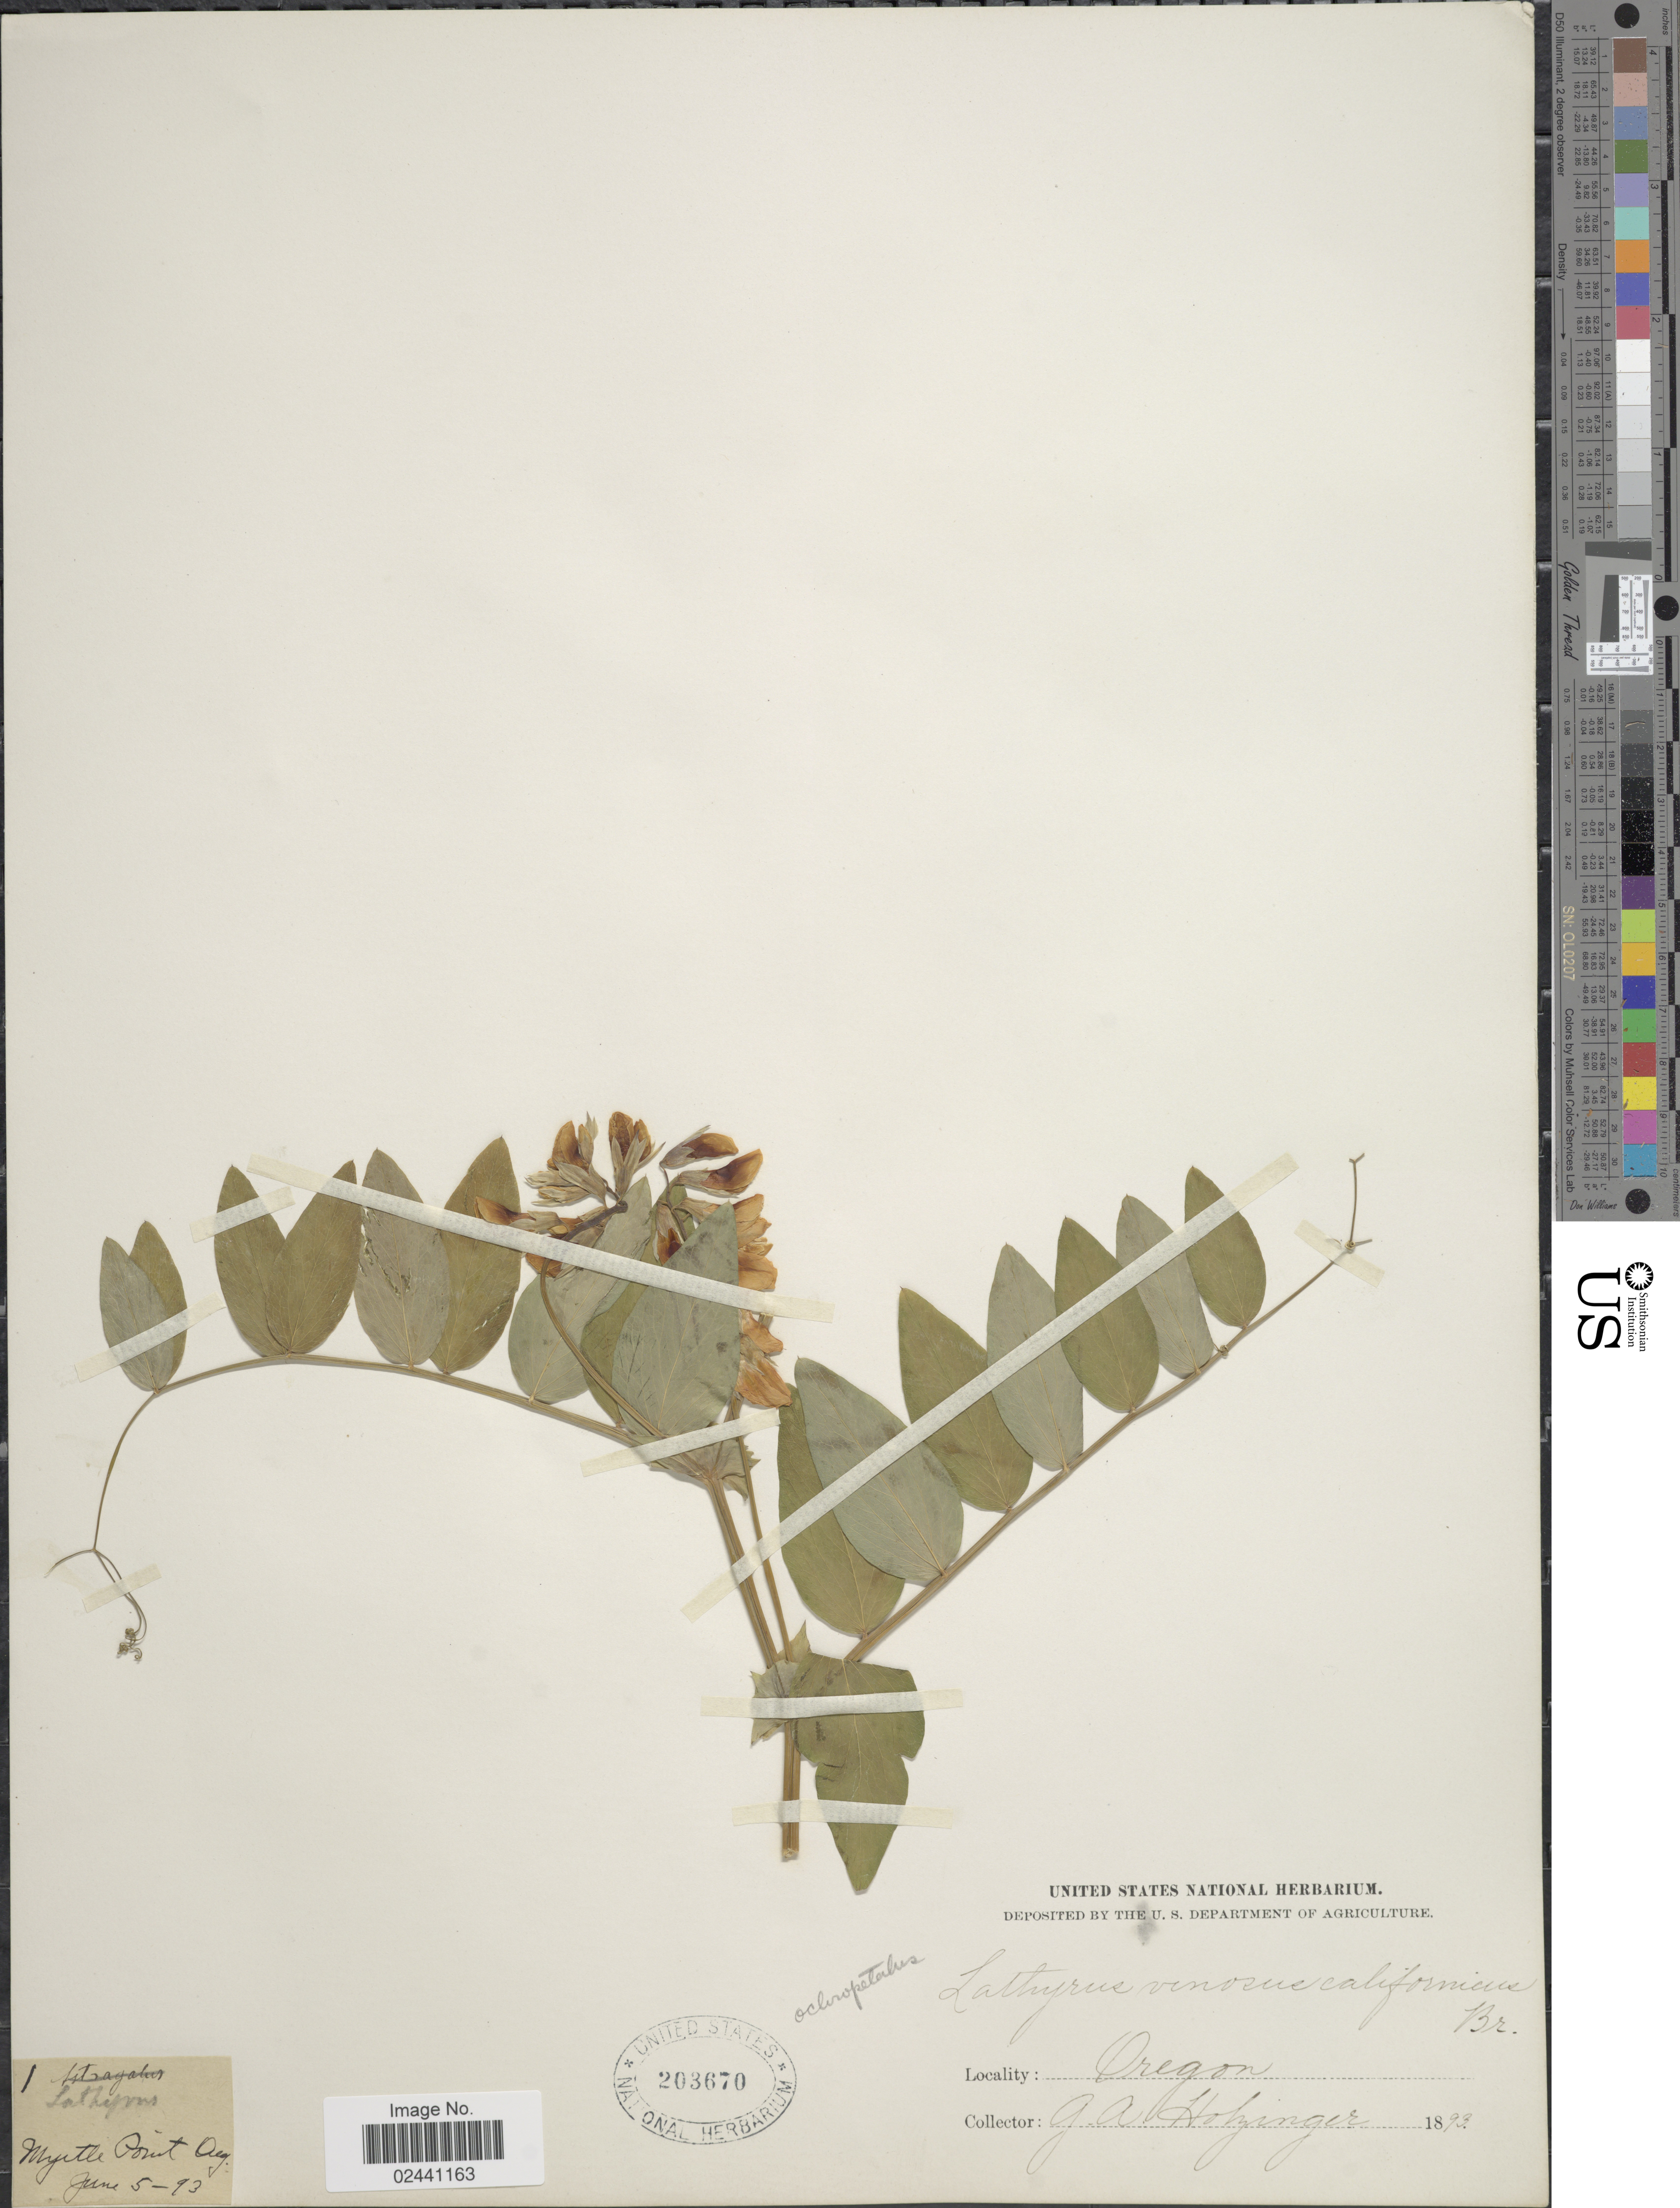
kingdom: Plantae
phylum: Tracheophyta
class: Magnoliopsida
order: Fabales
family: Fabaceae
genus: Lathyrus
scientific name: Lathyrus ochropetalus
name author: Piper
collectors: G. A. Holzinger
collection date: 1893-06-05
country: United States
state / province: Oregon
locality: Myrtle Point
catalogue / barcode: US 203670